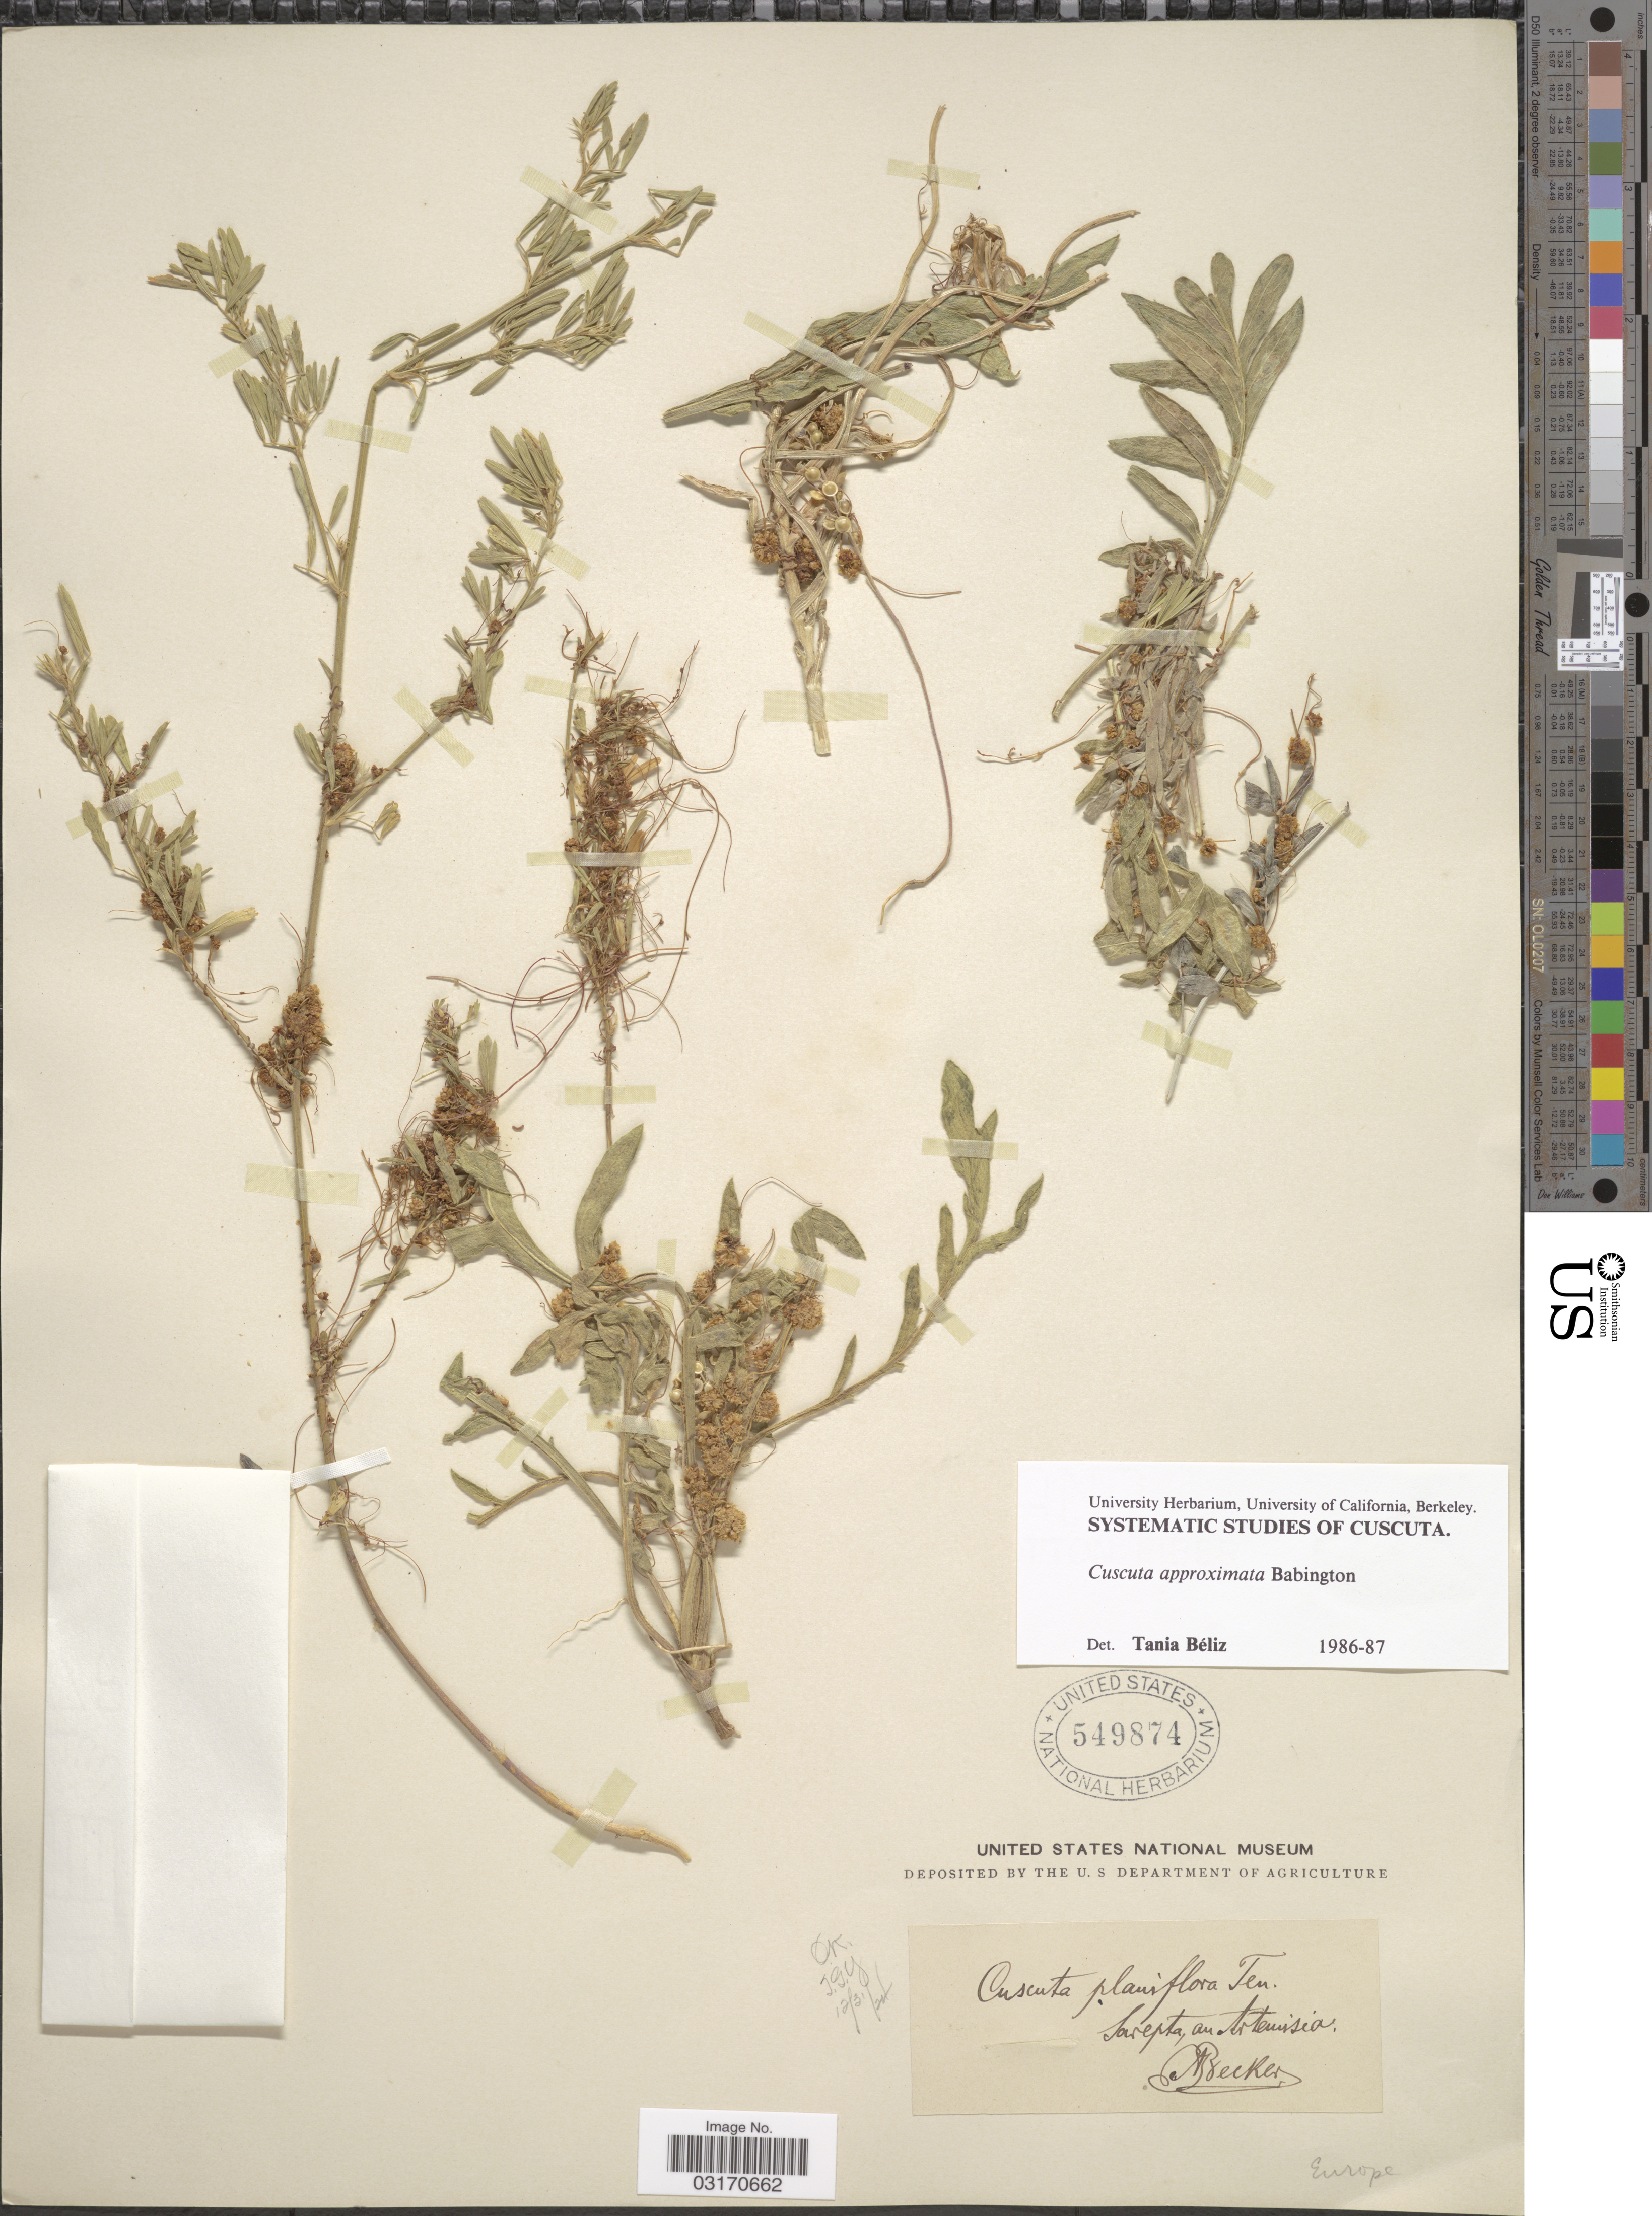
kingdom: Plantae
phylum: Tracheophyta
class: Magnoliopsida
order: Solanales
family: Convolvulaceae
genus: Cuscuta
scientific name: Cuscuta approximata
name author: Bab.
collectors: A. Becker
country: Russian Federation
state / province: Volgograd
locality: Sarepta, au Artemisia Europe.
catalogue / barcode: US 549874